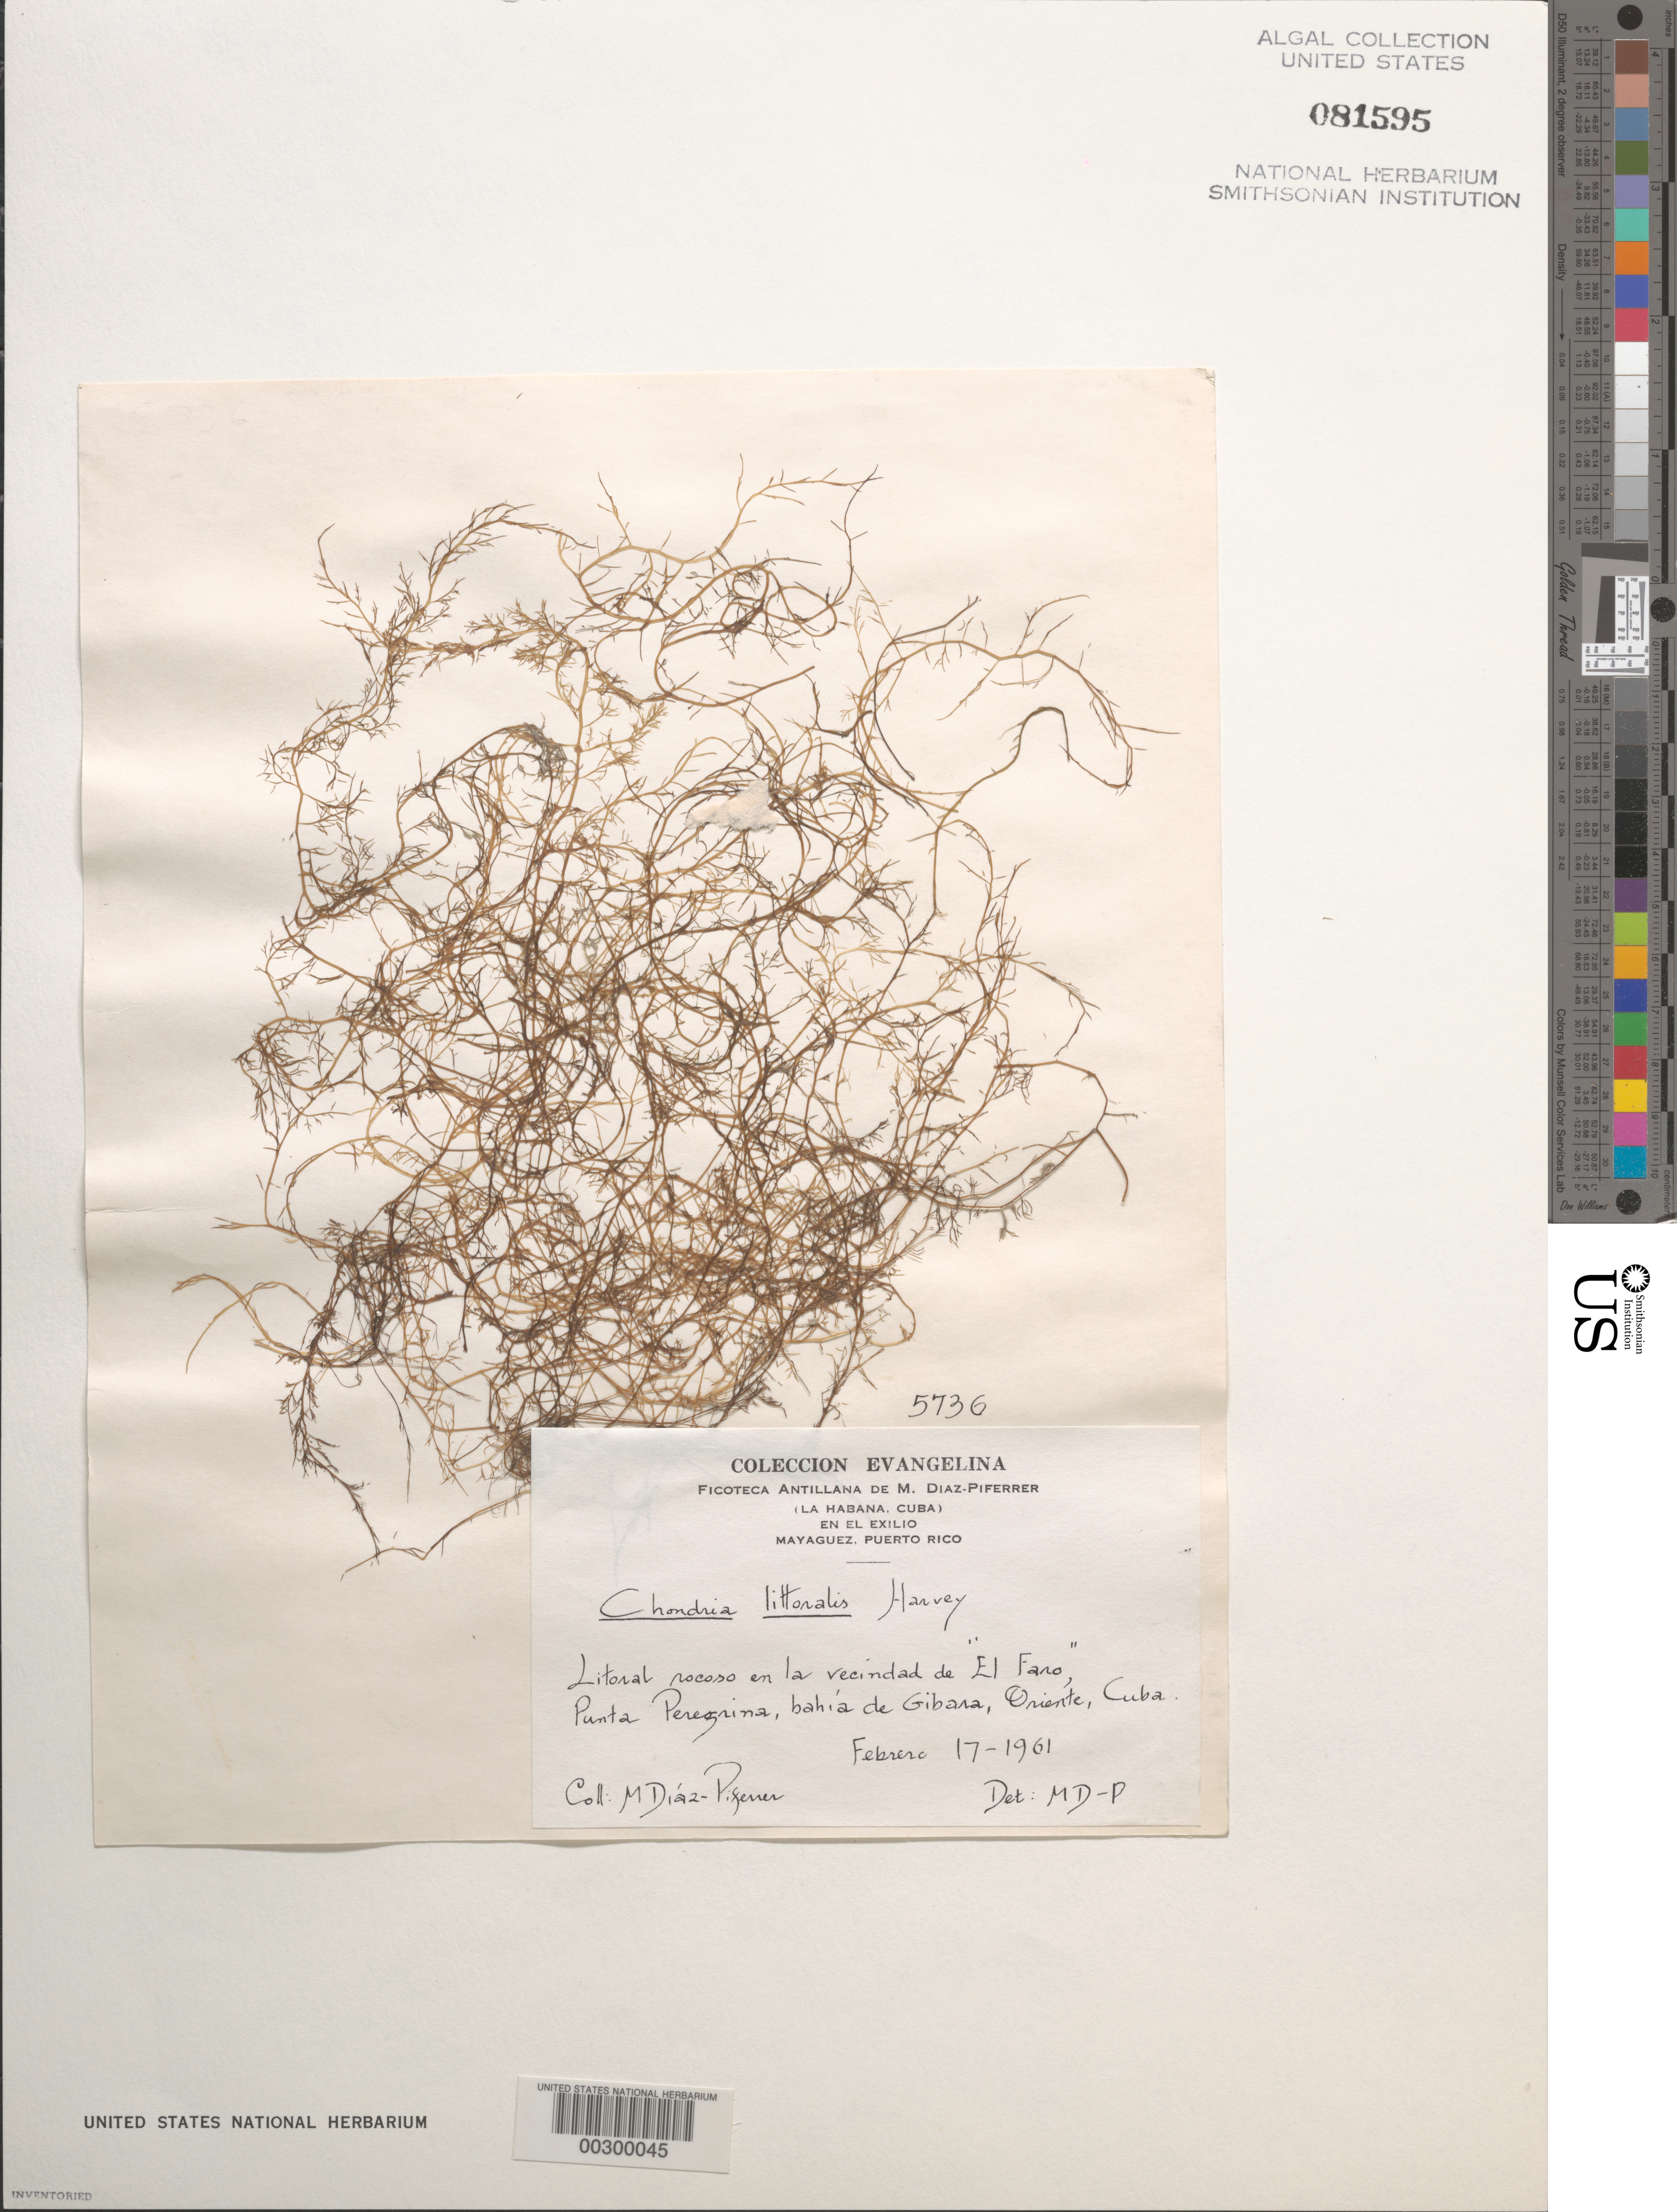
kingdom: Plantae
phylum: Rhodophyta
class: Florideophyceae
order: Ceramiales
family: Rhodomelaceae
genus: Chondria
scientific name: Chondria littoralis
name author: Harv.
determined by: Diaz-Piferrer, M.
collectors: M. Diaz-Piferrer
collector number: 5736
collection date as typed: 17 Feb 1961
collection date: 1961-02-17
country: Cuba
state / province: Santiago de Cuba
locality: Punta Peregrina, Bahia de Gibara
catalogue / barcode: US 81595